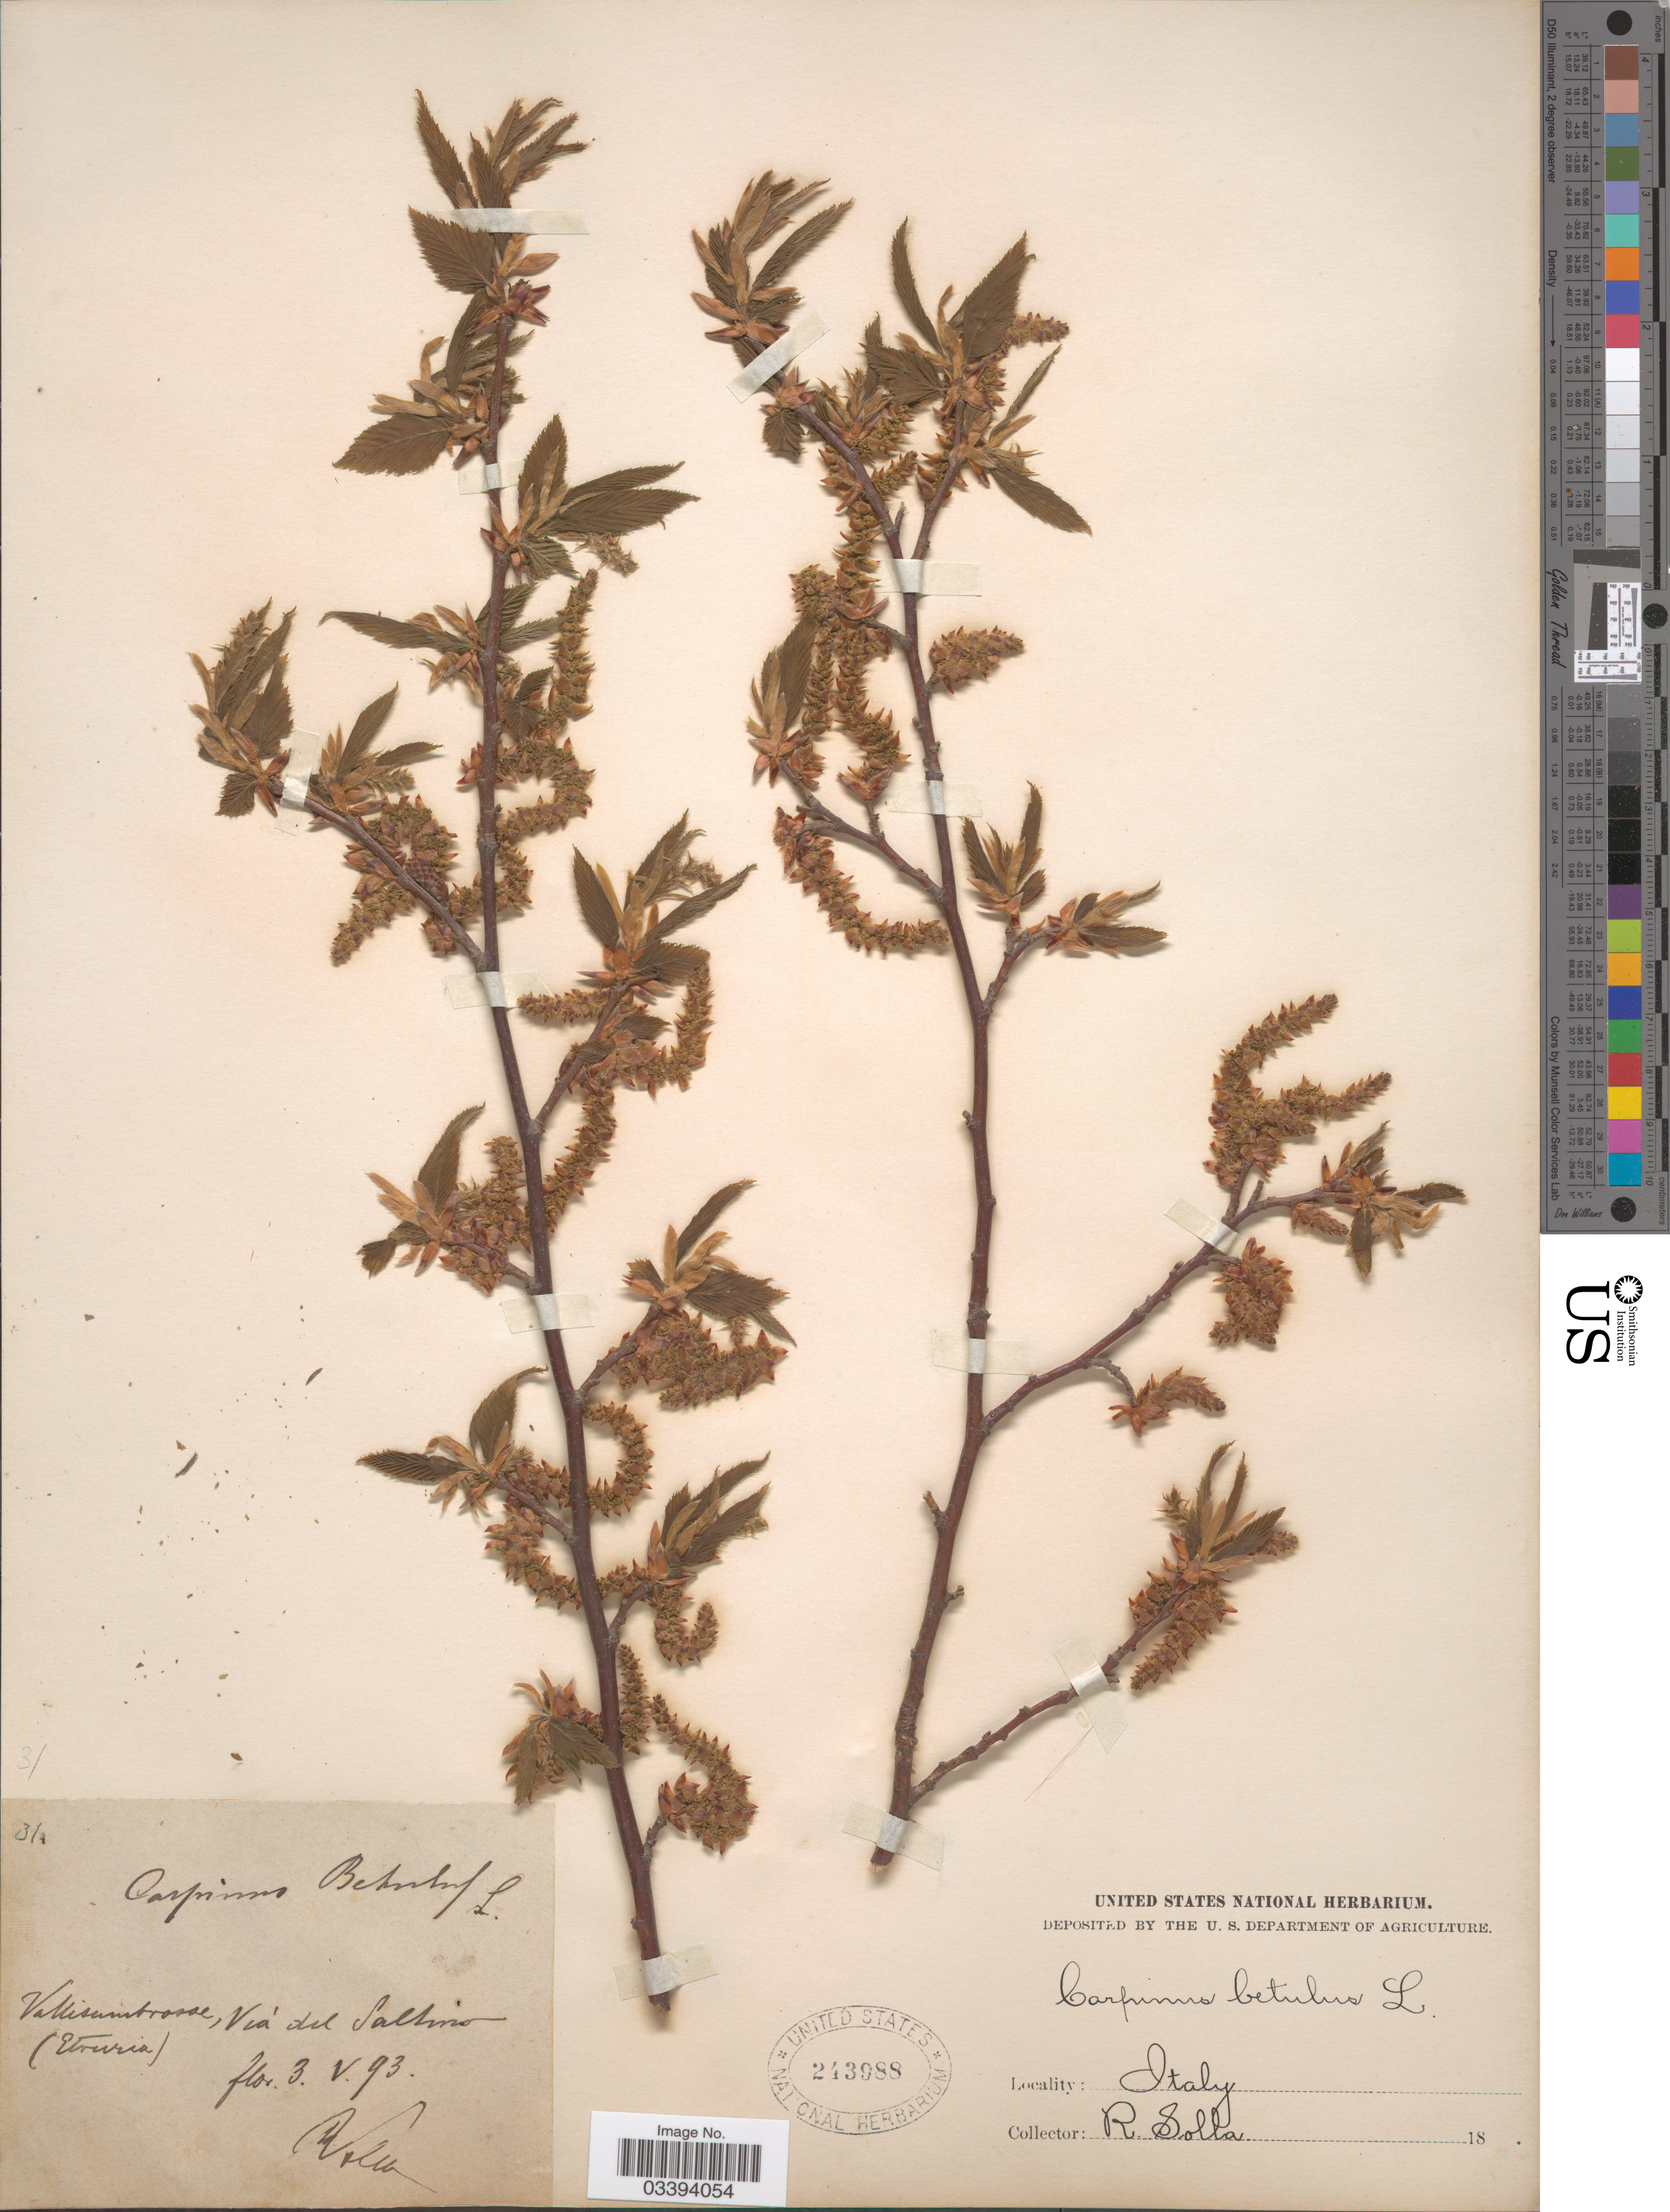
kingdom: Plantae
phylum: Tracheophyta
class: Magnoliopsida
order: Fagales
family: Betulaceae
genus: Carpinus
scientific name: Carpinus betulus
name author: L.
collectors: R. Solla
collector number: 31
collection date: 1893-05-03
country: Italy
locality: Vallisumbrosse, Vià del Saltino (Etruria). [interpreted]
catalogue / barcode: US 243988